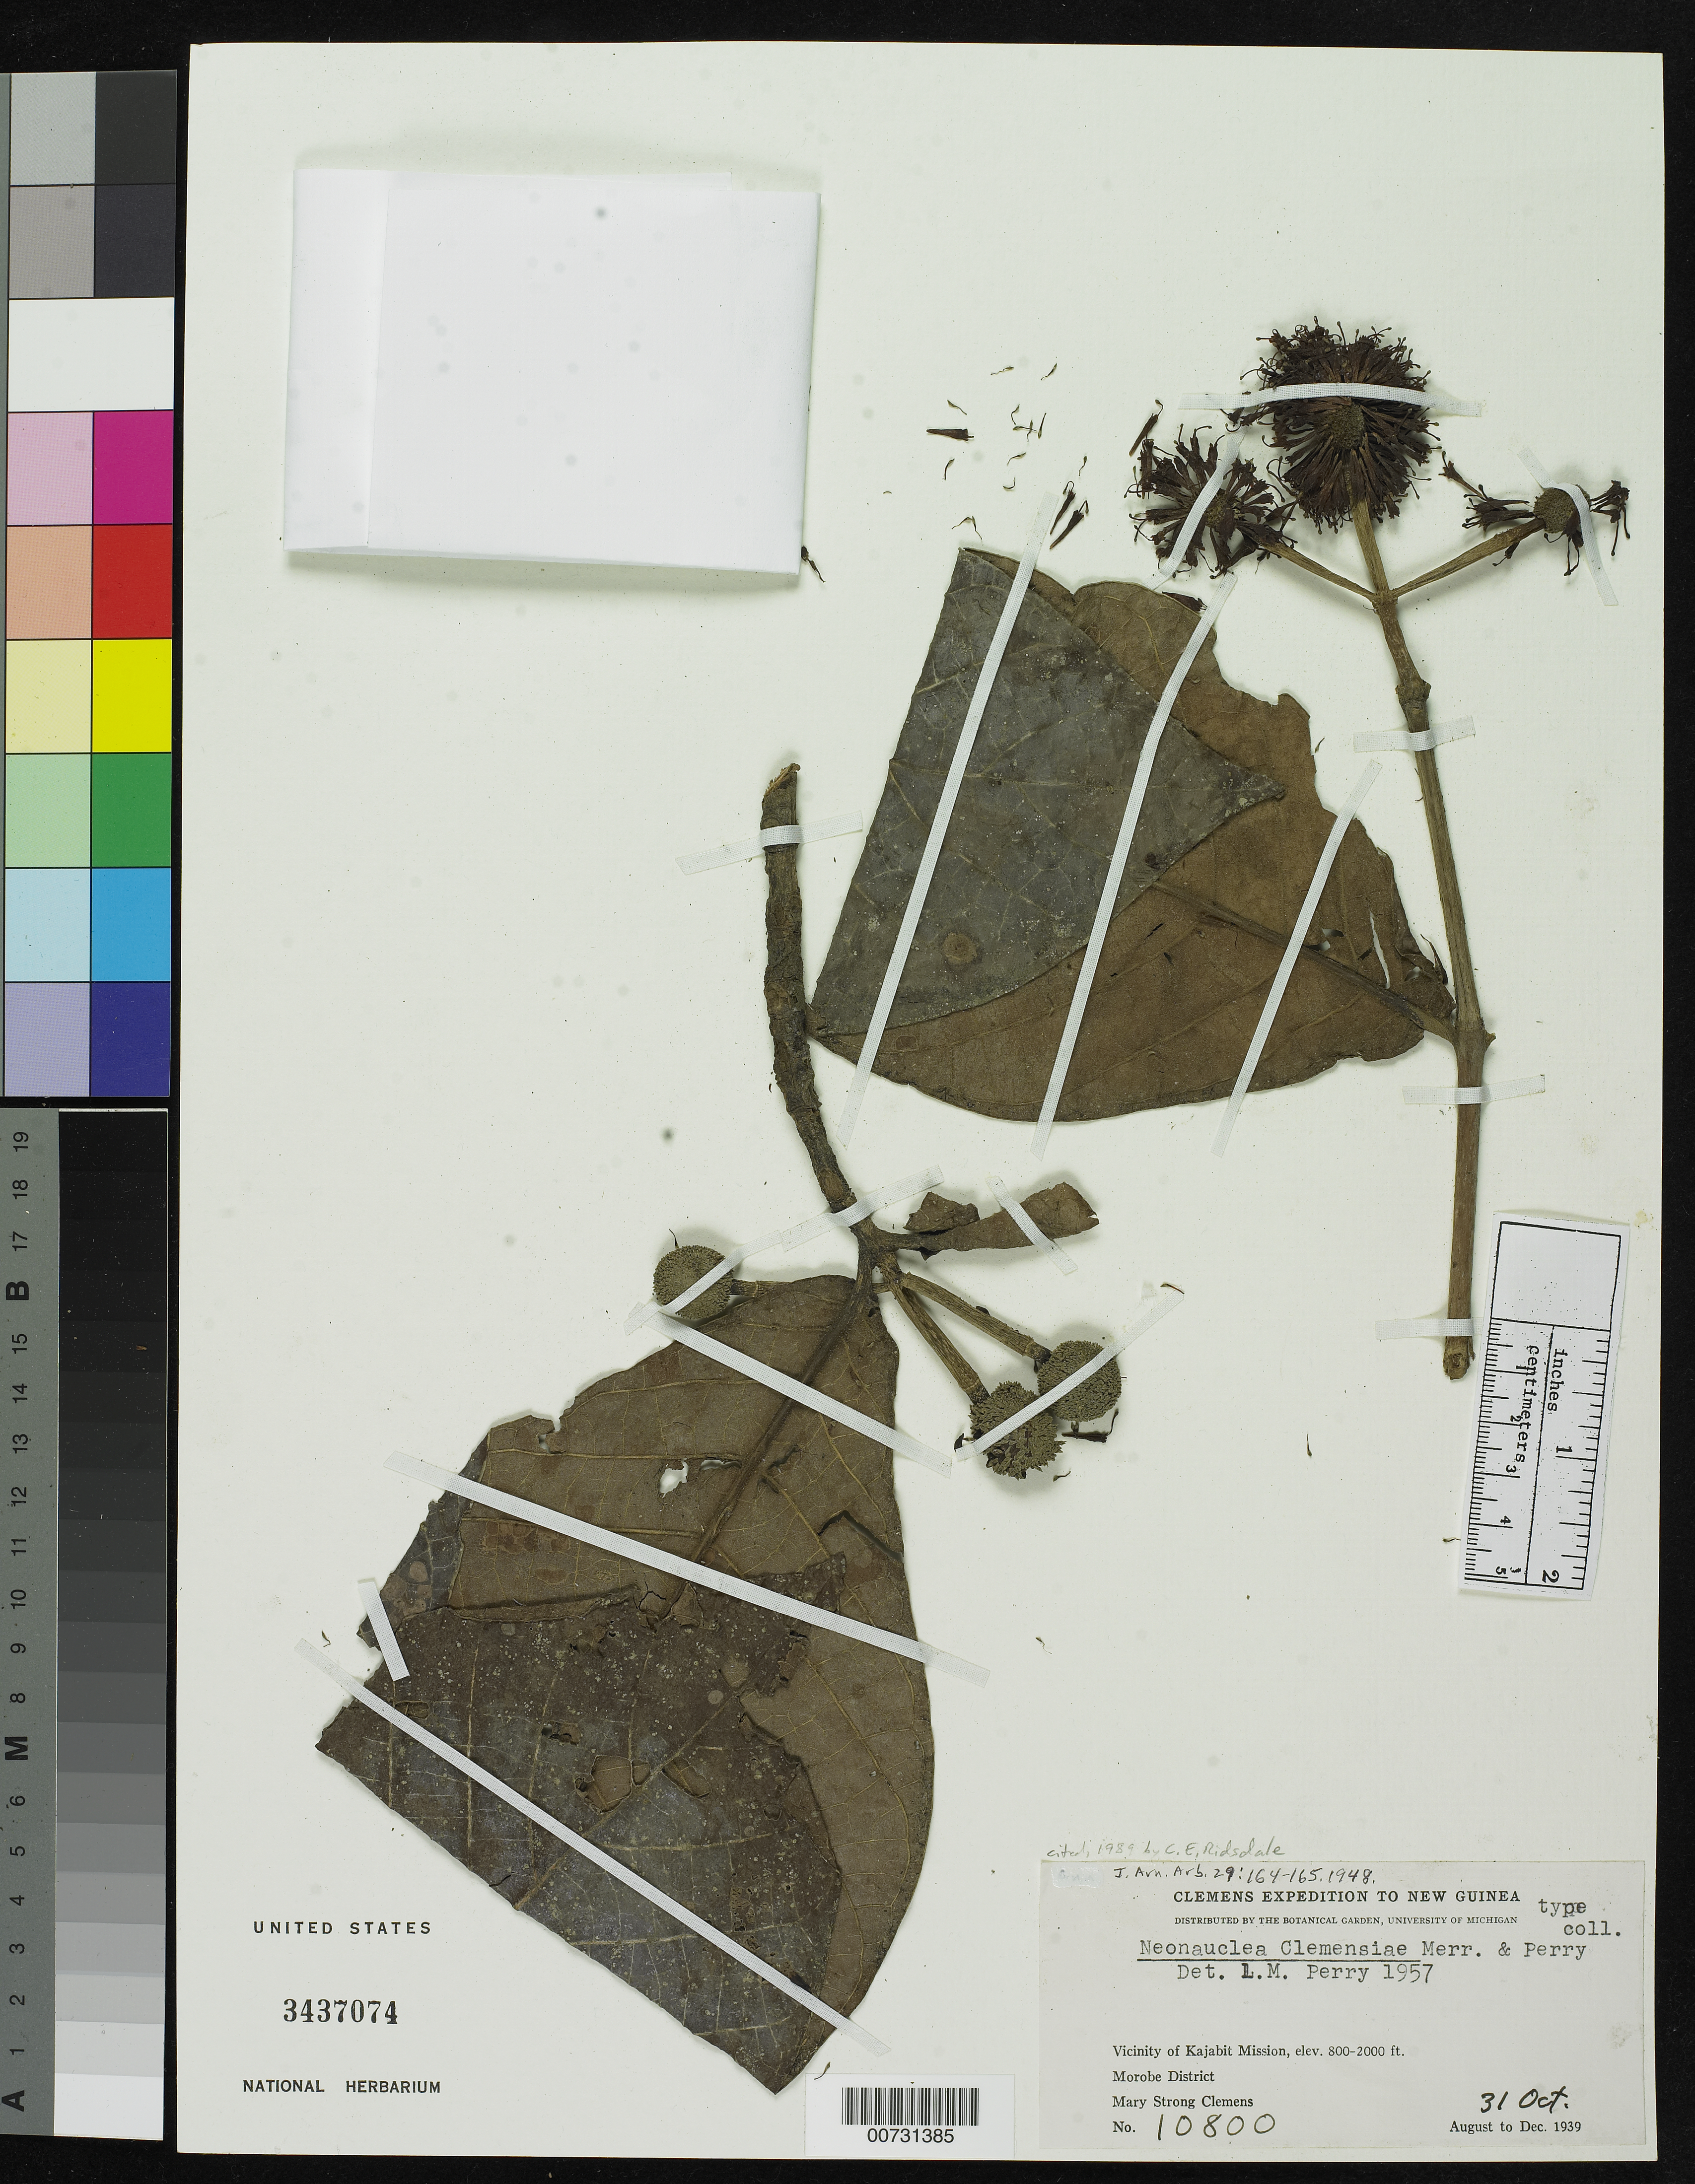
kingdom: Plantae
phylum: Tracheophyta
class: Magnoliopsida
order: Gentianales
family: Rubiaceae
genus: Neonauclea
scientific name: Neonauclea clemensiae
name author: Merr. & L.M. Perry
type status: Isotype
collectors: M. S. Clemens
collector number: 10800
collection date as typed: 31 Oct 1939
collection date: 1939-10-31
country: Papua New Guinea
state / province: Morobe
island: New Guinea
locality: Vicinity of Kajabit Mission, Morobe District.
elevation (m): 244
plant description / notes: Cited 1989 by C.E. Ridsdale.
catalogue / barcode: US 3437074